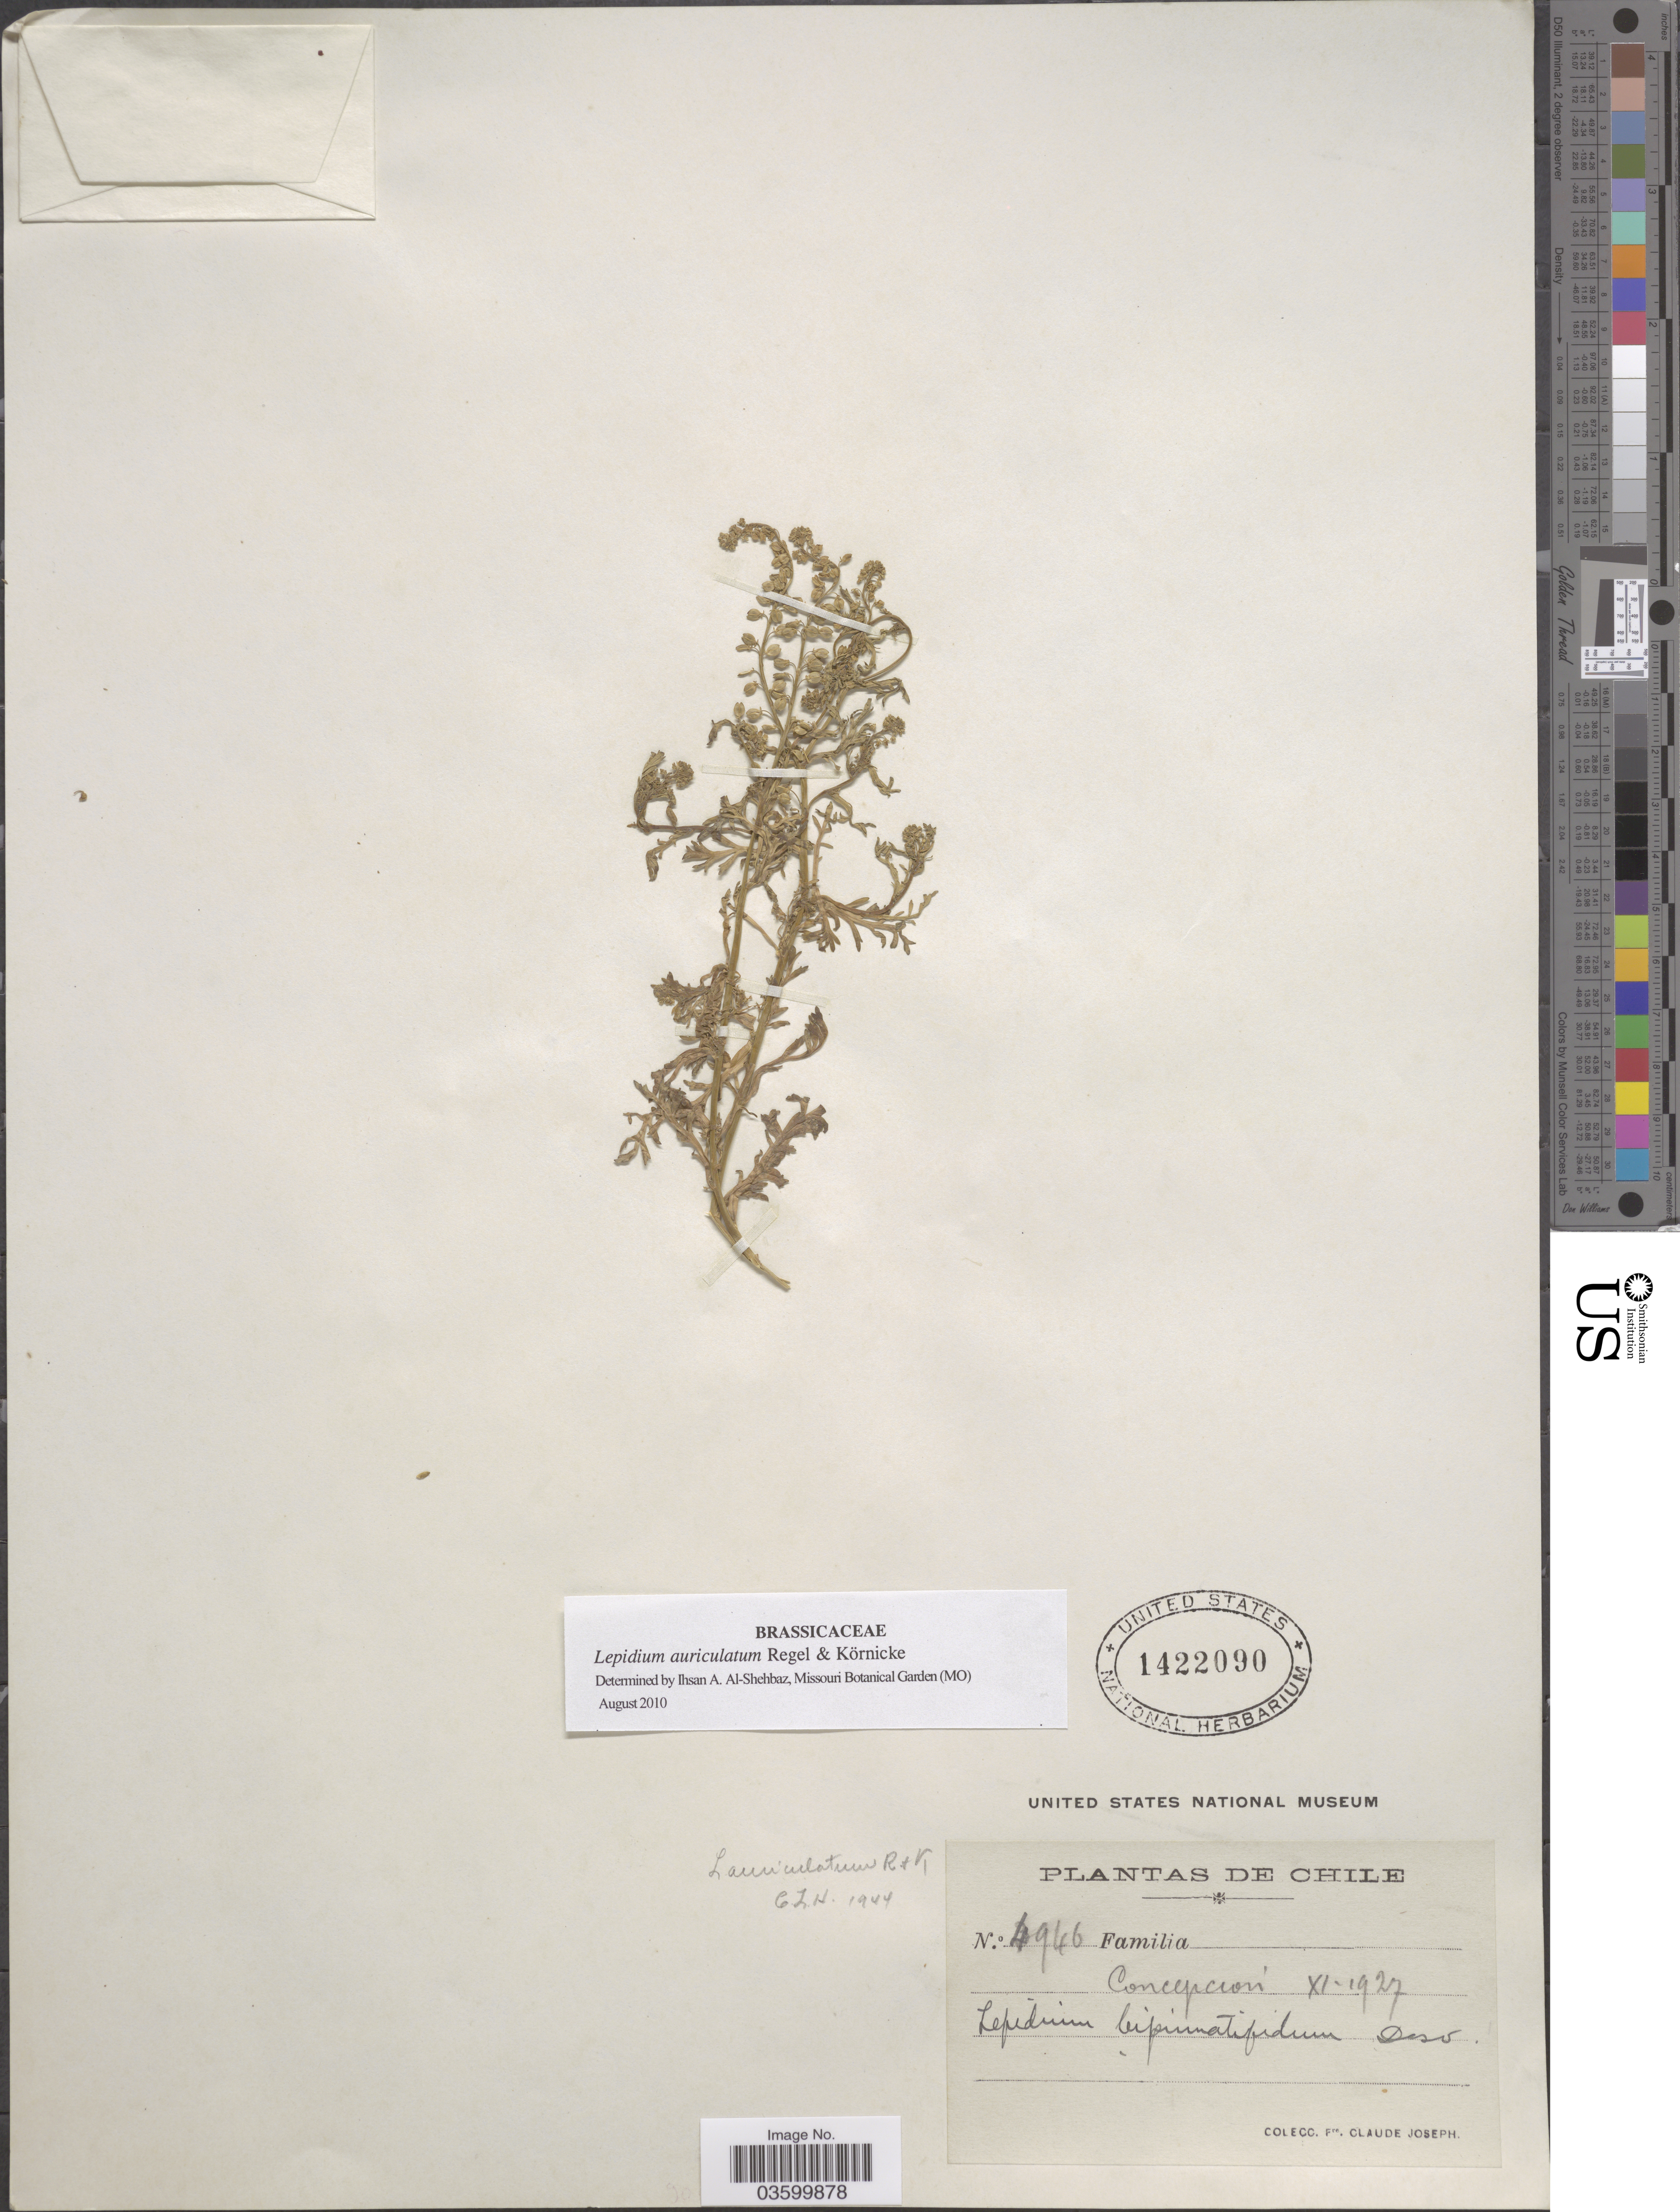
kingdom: Plantae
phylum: Tracheophyta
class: Magnoliopsida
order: Brassicales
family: Brassicaceae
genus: Lepidium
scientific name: Lepidium auriculatum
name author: Regel & Körn.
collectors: Bro. Claude-Joseph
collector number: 4946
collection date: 1927-11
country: Chile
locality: Concepcion.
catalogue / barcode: US 1422090